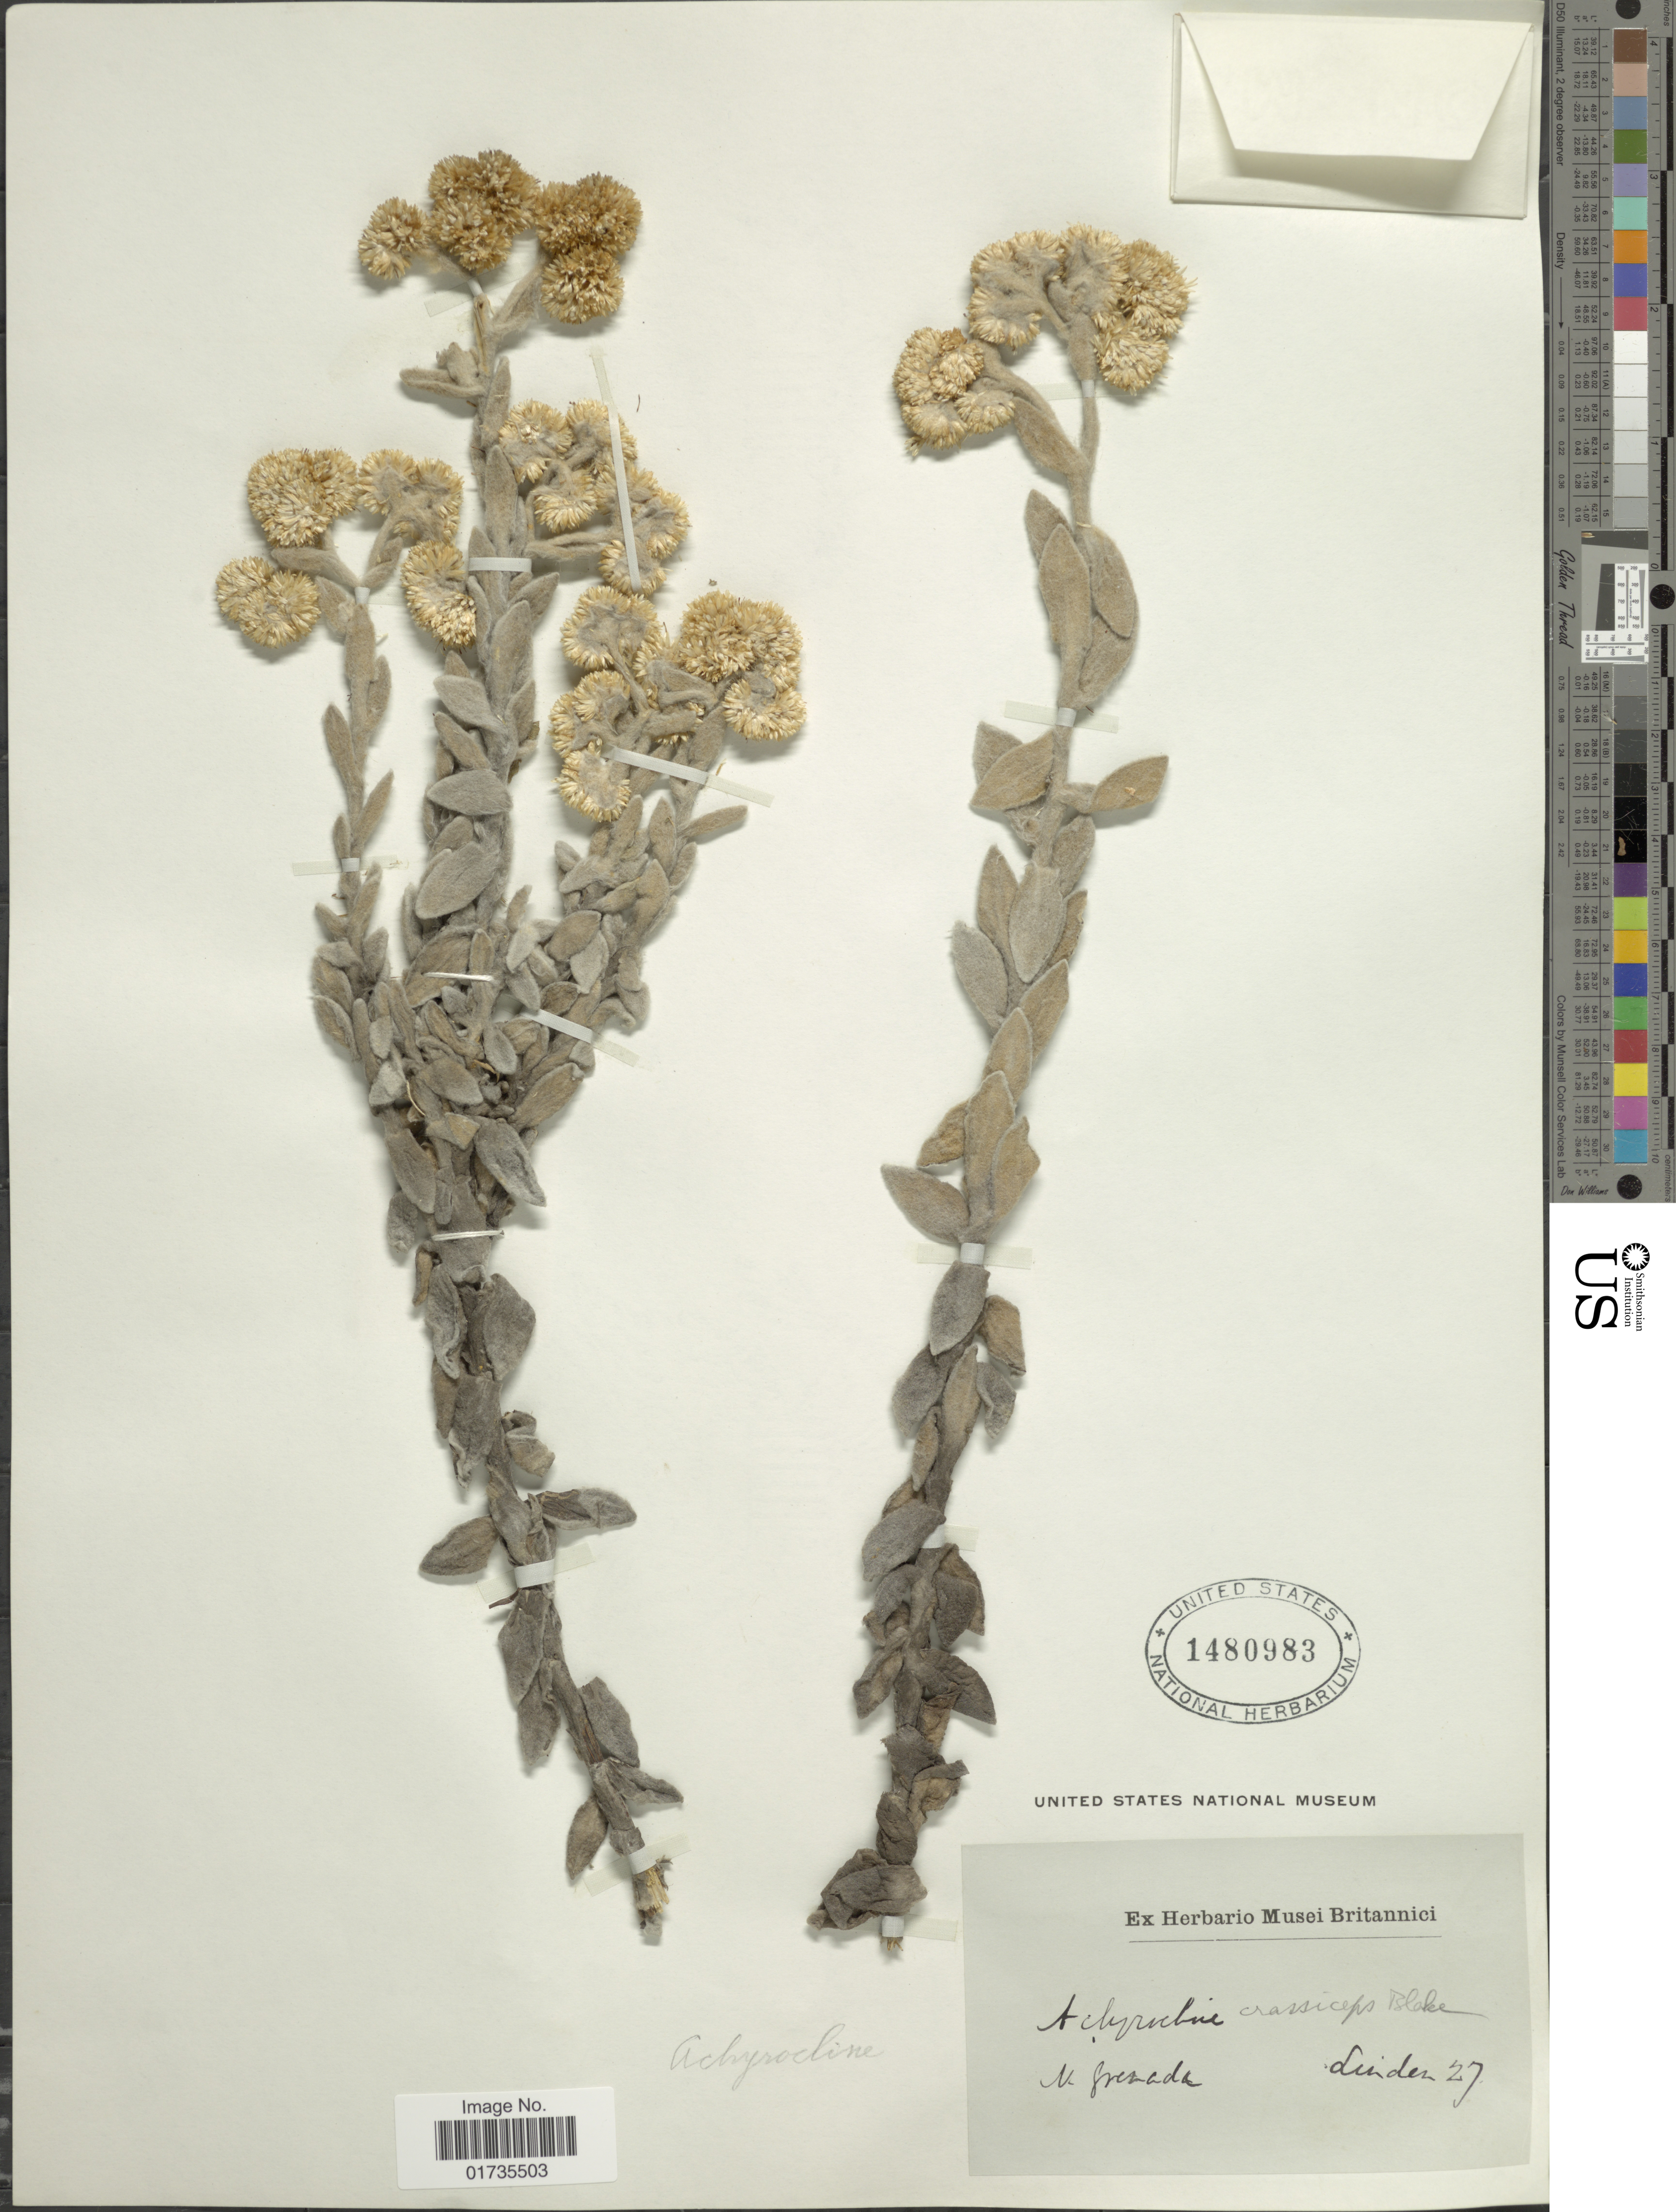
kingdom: Plantae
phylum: Tracheophyta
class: Magnoliopsida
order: Asterales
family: Asteraceae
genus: Achyrocline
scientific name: Achyrocline crassiceps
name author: S.F. Blake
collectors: -- Linden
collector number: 27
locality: N. Grenada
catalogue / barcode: US 1480983